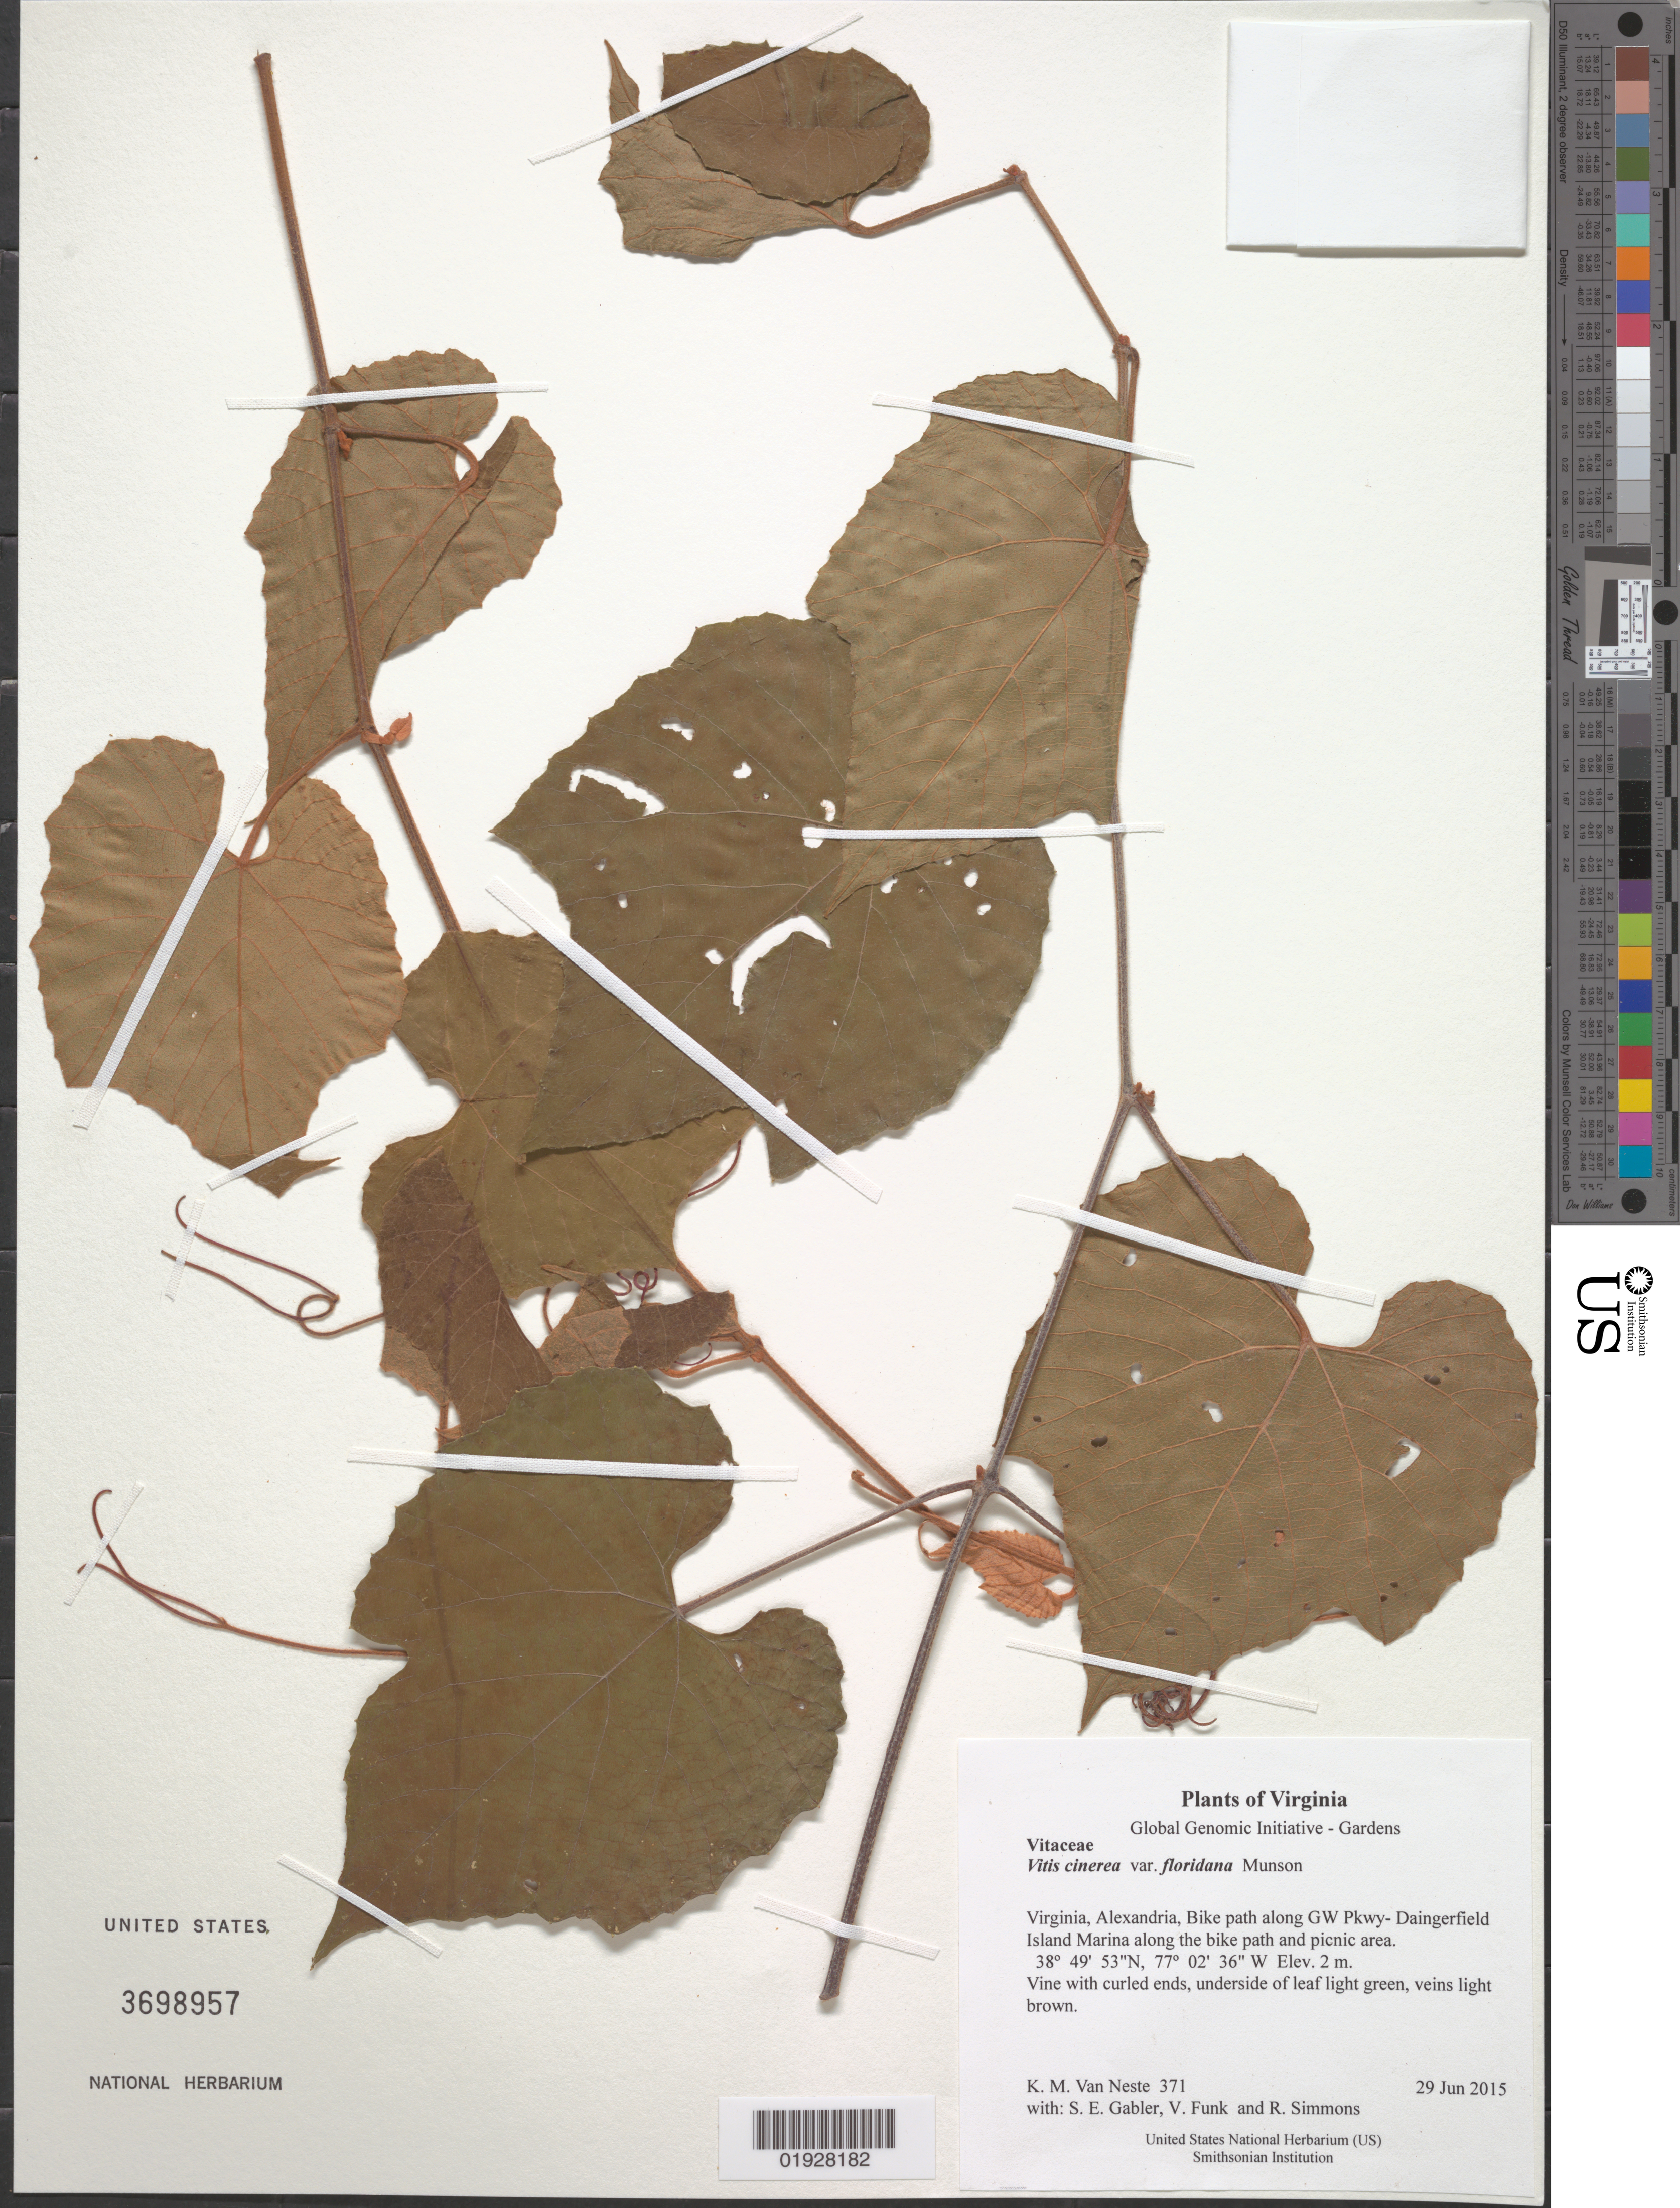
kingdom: Plantae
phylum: Tracheophyta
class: Magnoliopsida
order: Vitales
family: Vitaceae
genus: Vitis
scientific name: Vitis cinerea var. floridana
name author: Munson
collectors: K. M. Van Neste, S. E. Gabler, V. Funk & R. Simmons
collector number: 371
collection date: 2015-06-29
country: United States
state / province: Virginia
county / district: City of Alexandria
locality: Bike path along GW Pkwy- Dangerfield Island Marina along the bike path and picnic area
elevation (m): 2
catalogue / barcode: US 3698957